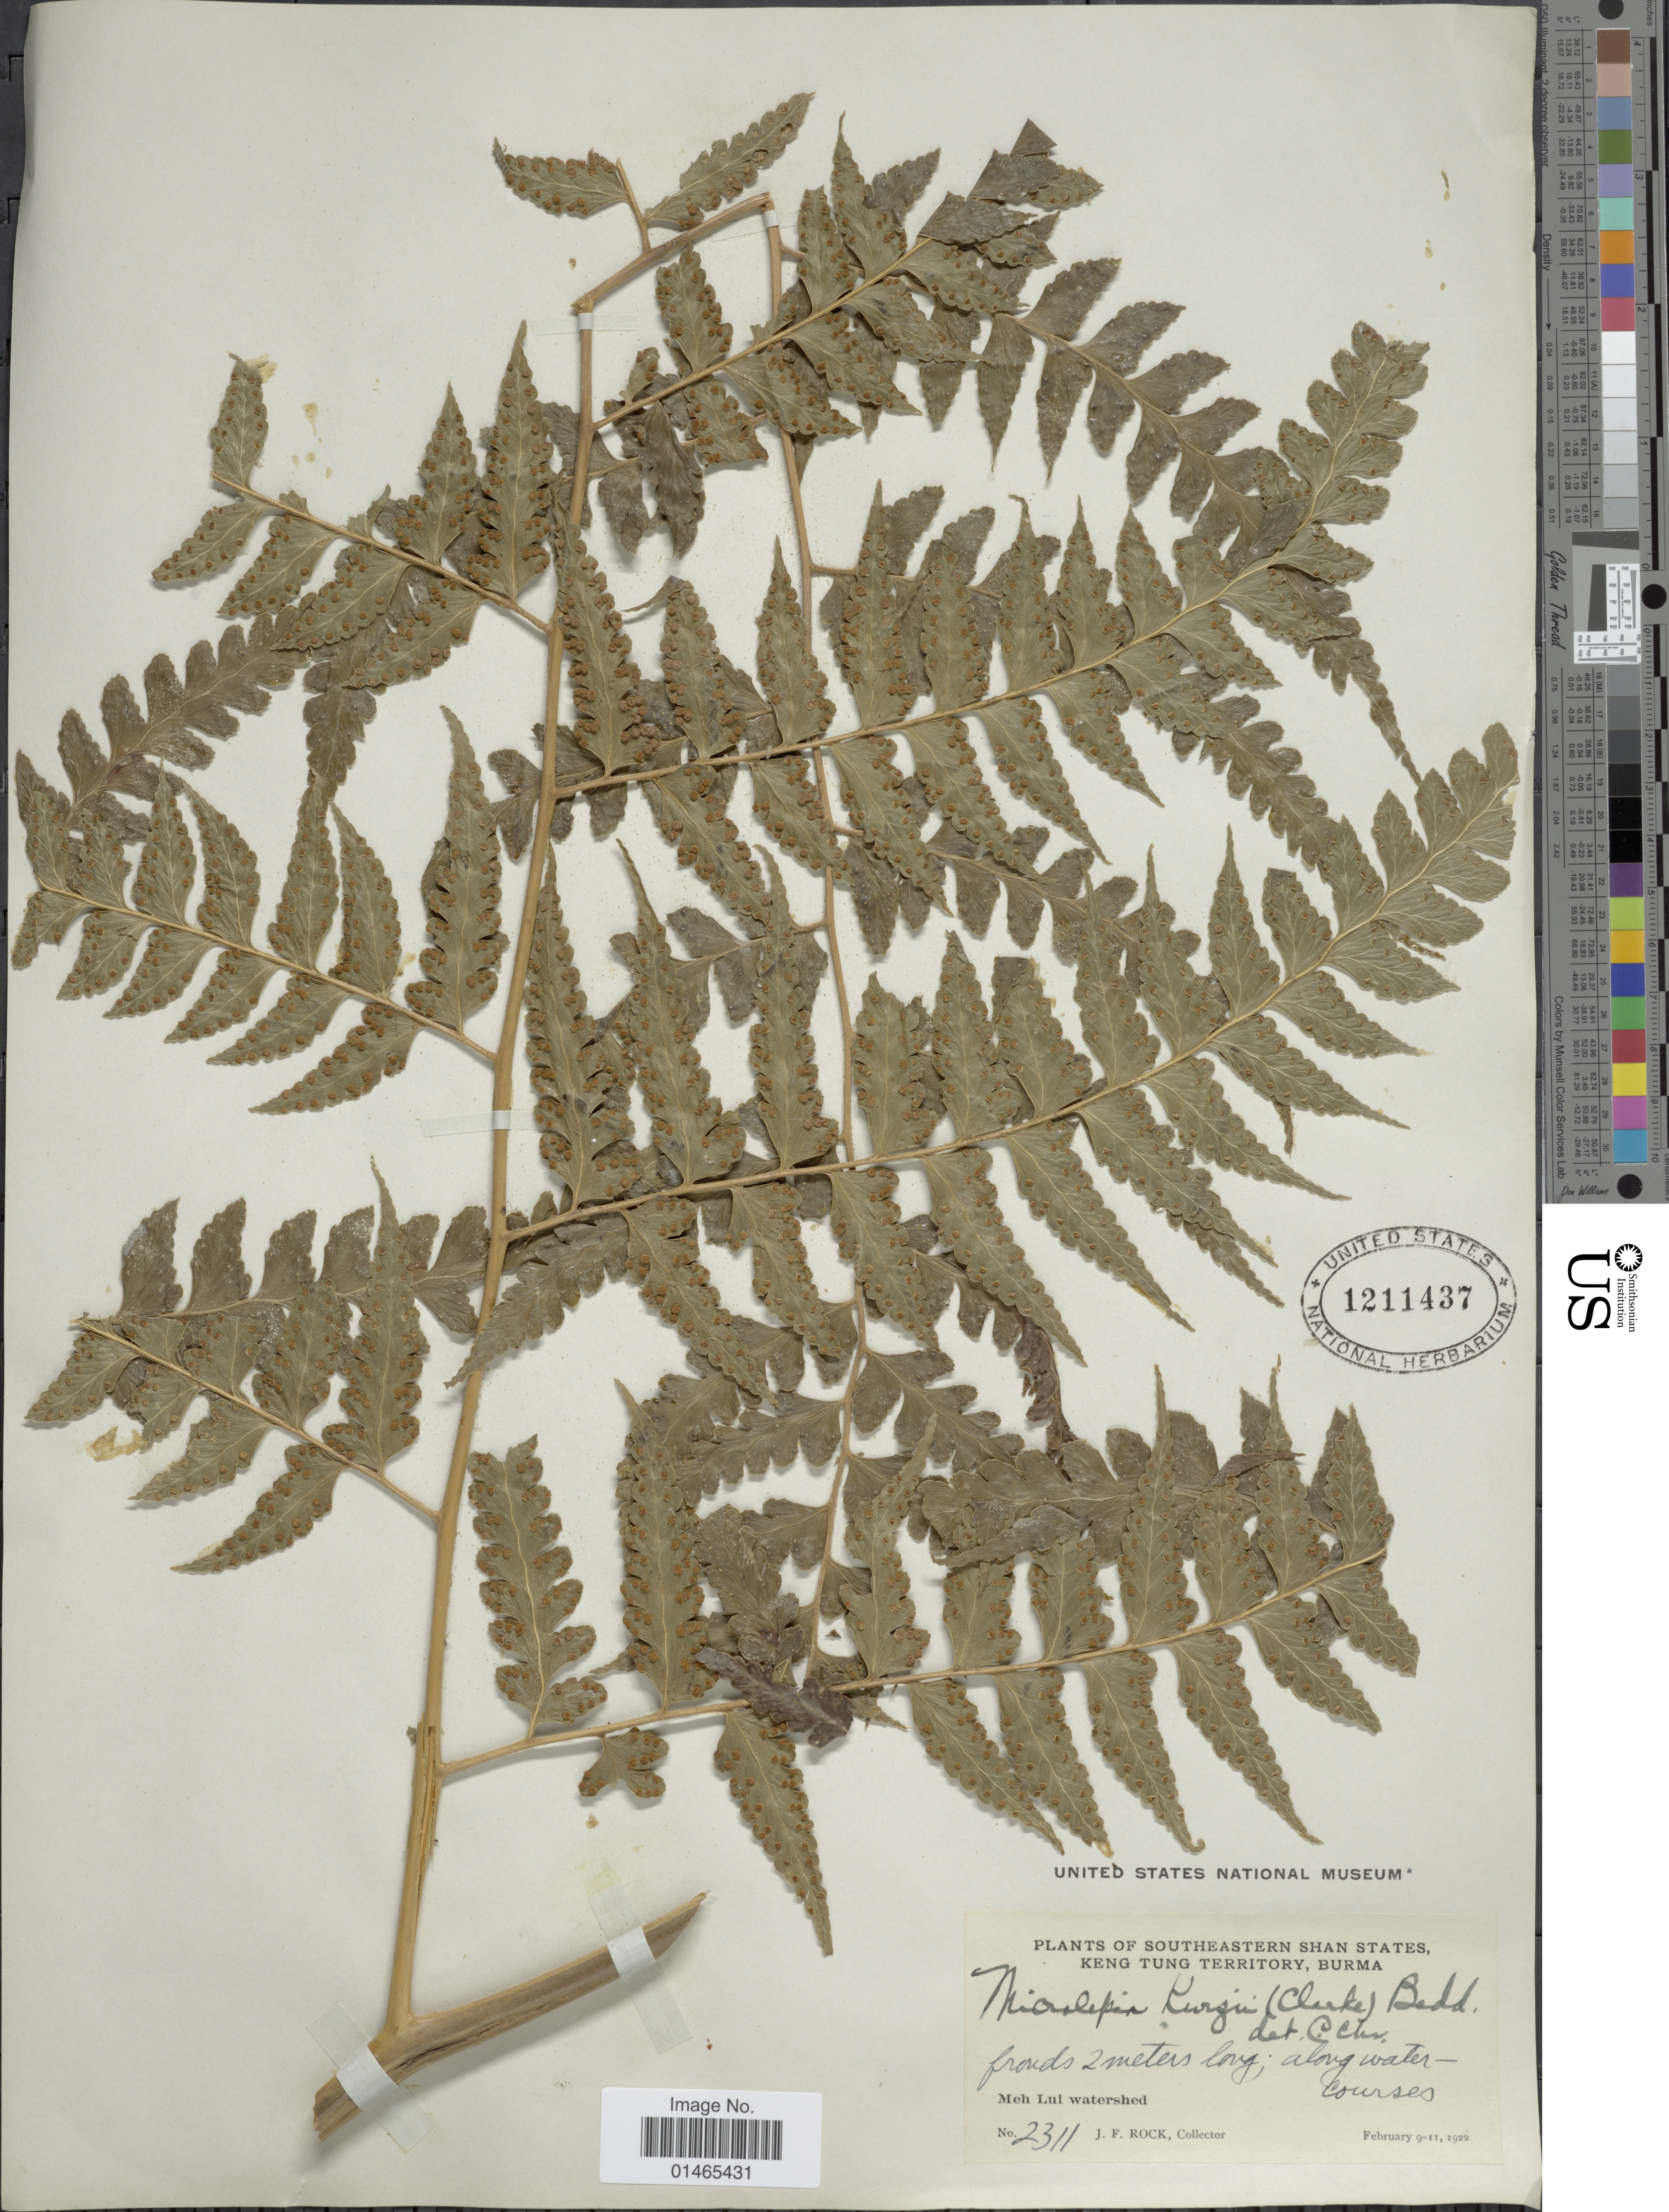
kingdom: Plantae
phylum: Tracheophyta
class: Polypodiopsida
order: Polypodiales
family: Dennstaedtiaceae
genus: Microlepia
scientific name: Microlepia kurzii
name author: (C.B. Clarke) Bedd.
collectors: J. Rock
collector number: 2311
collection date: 1922-02-09/1922-02-11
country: Myanmar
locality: Southeastern Shan States, Keng Tung Territory, Burma, Meh Lui watershed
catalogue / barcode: US 1211437